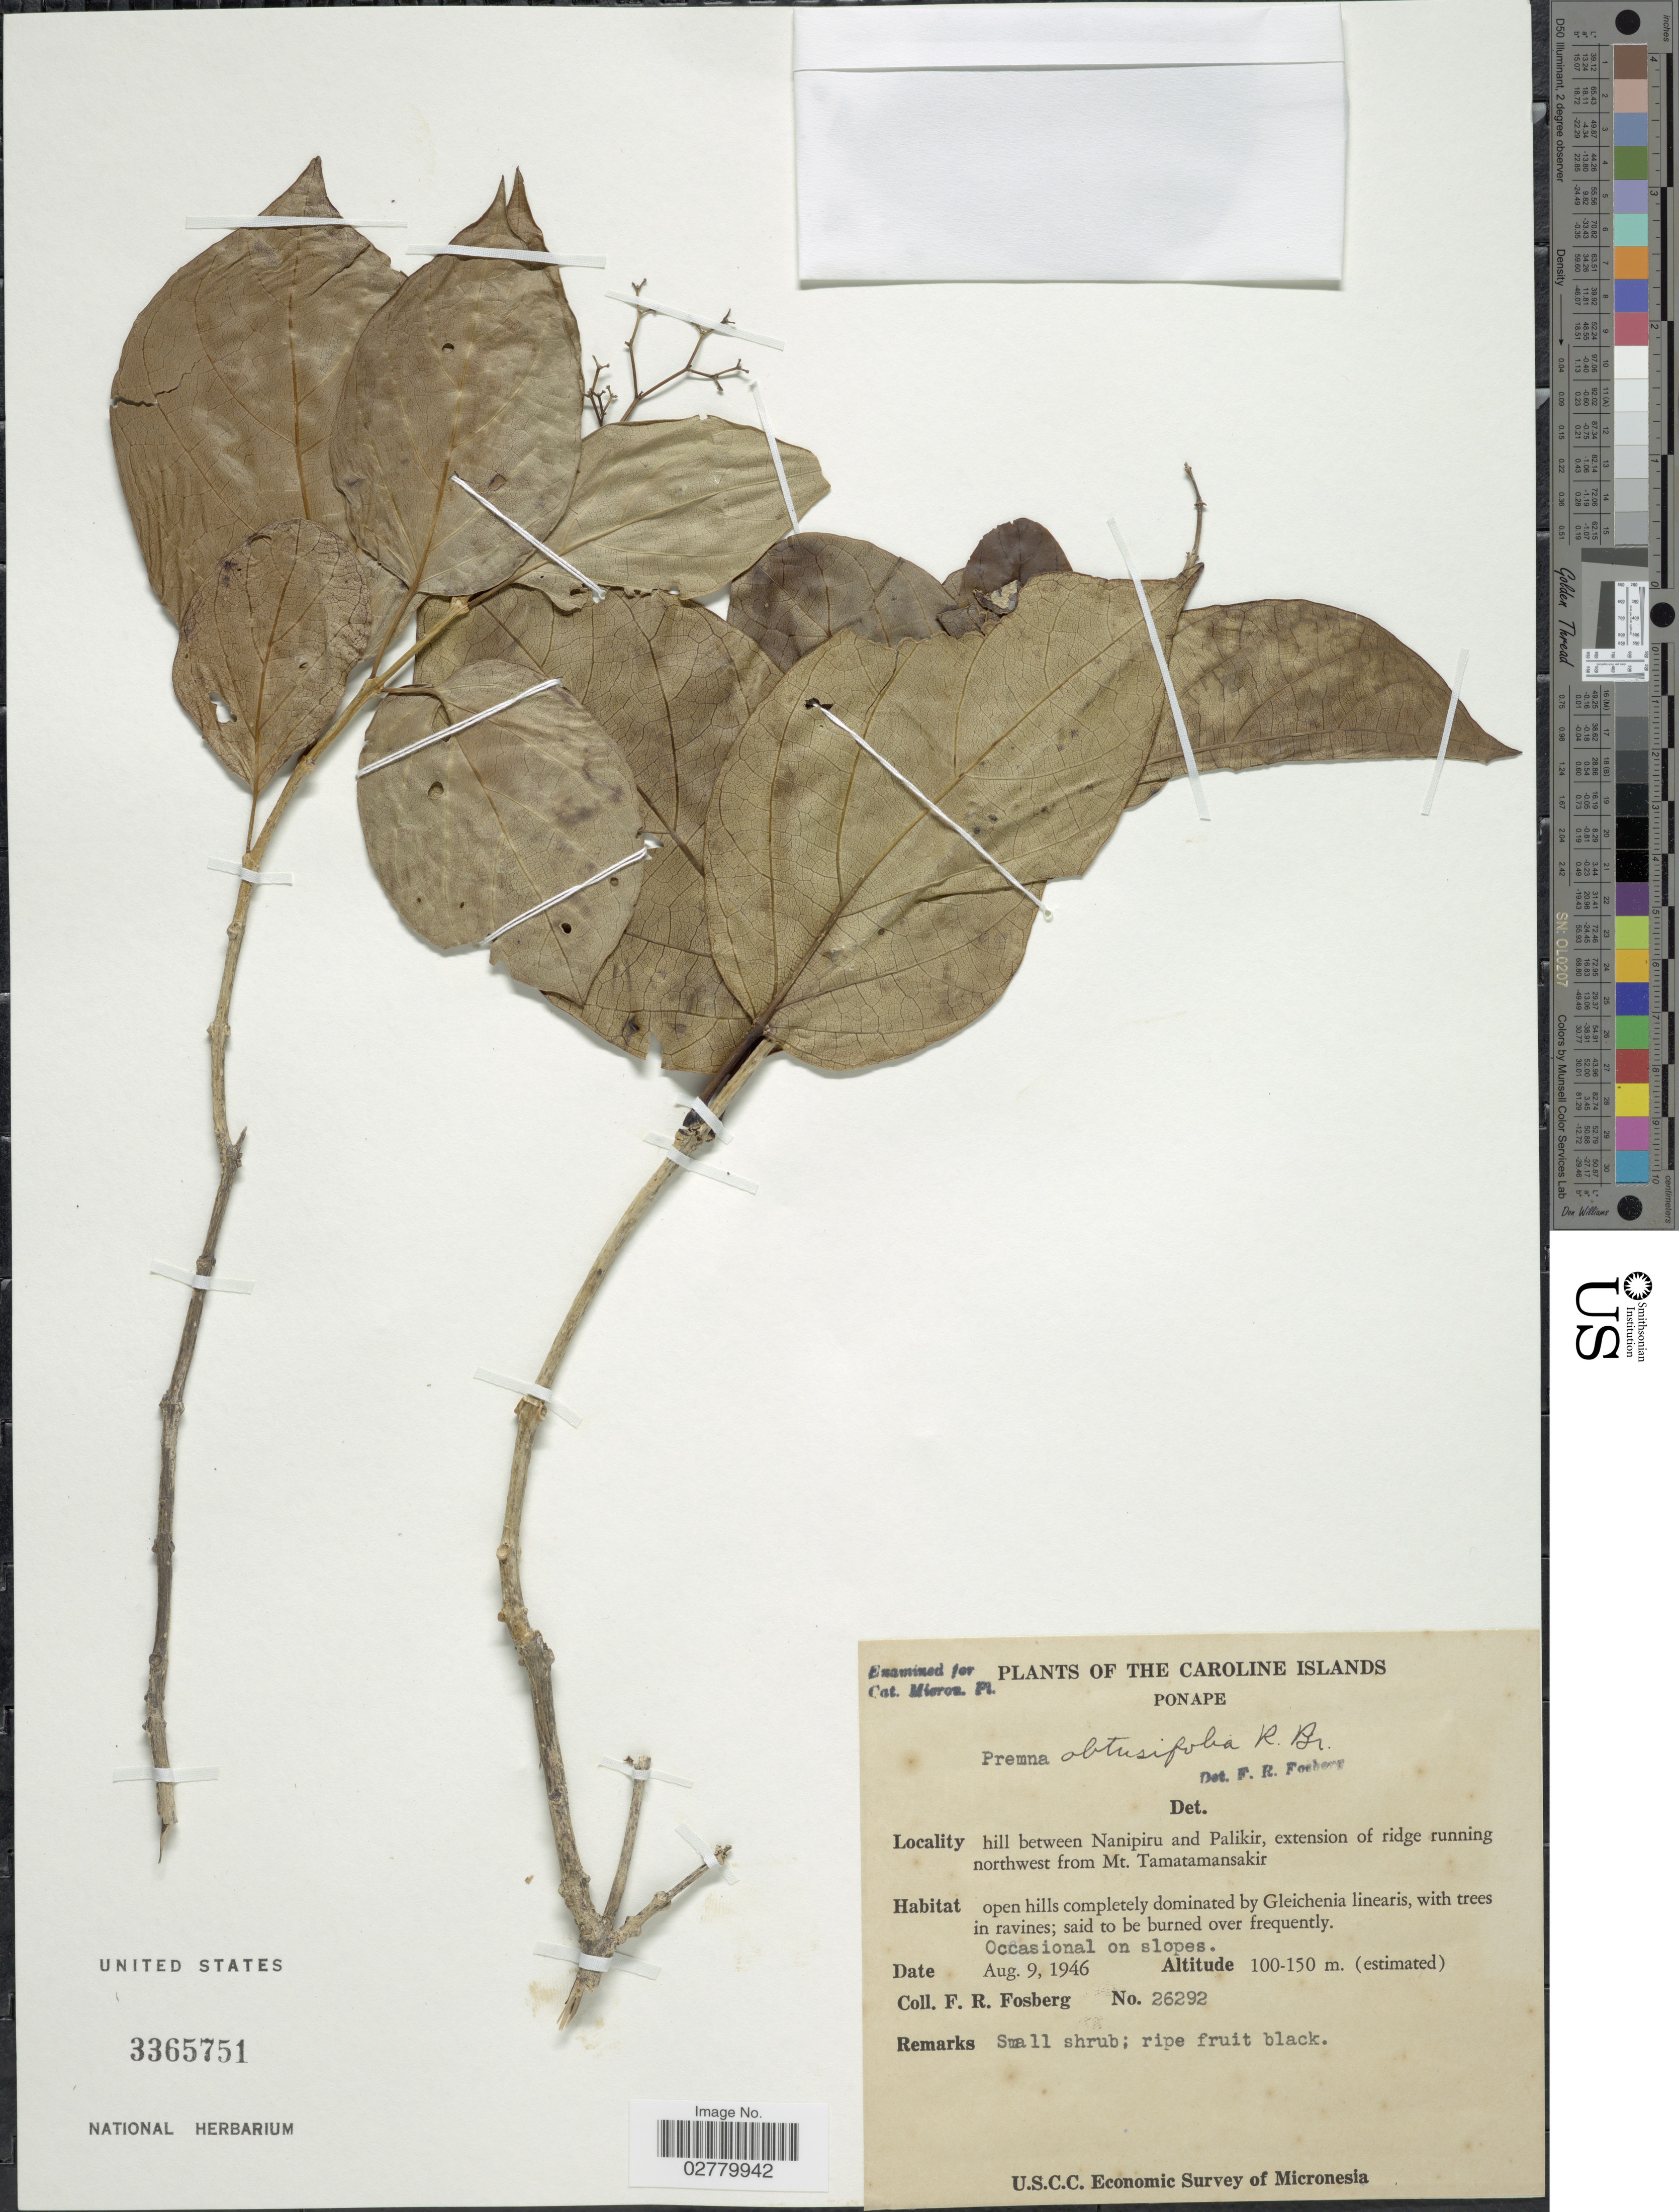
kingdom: Plantae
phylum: Tracheophyta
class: Magnoliopsida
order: Lamiales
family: Lamiaceae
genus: Premna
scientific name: Premna obtusifolia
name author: R. Br.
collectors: F. R. Fosberg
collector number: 26292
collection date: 1946-08-09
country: Micronesia, Federated States of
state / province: Pohnpei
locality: The Caroline Islands. Ponape. Hill between Nanipiru and Palikir, extension of ridge running northwest from Mt. Tamatamansakir.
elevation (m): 100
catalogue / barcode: US 3365751